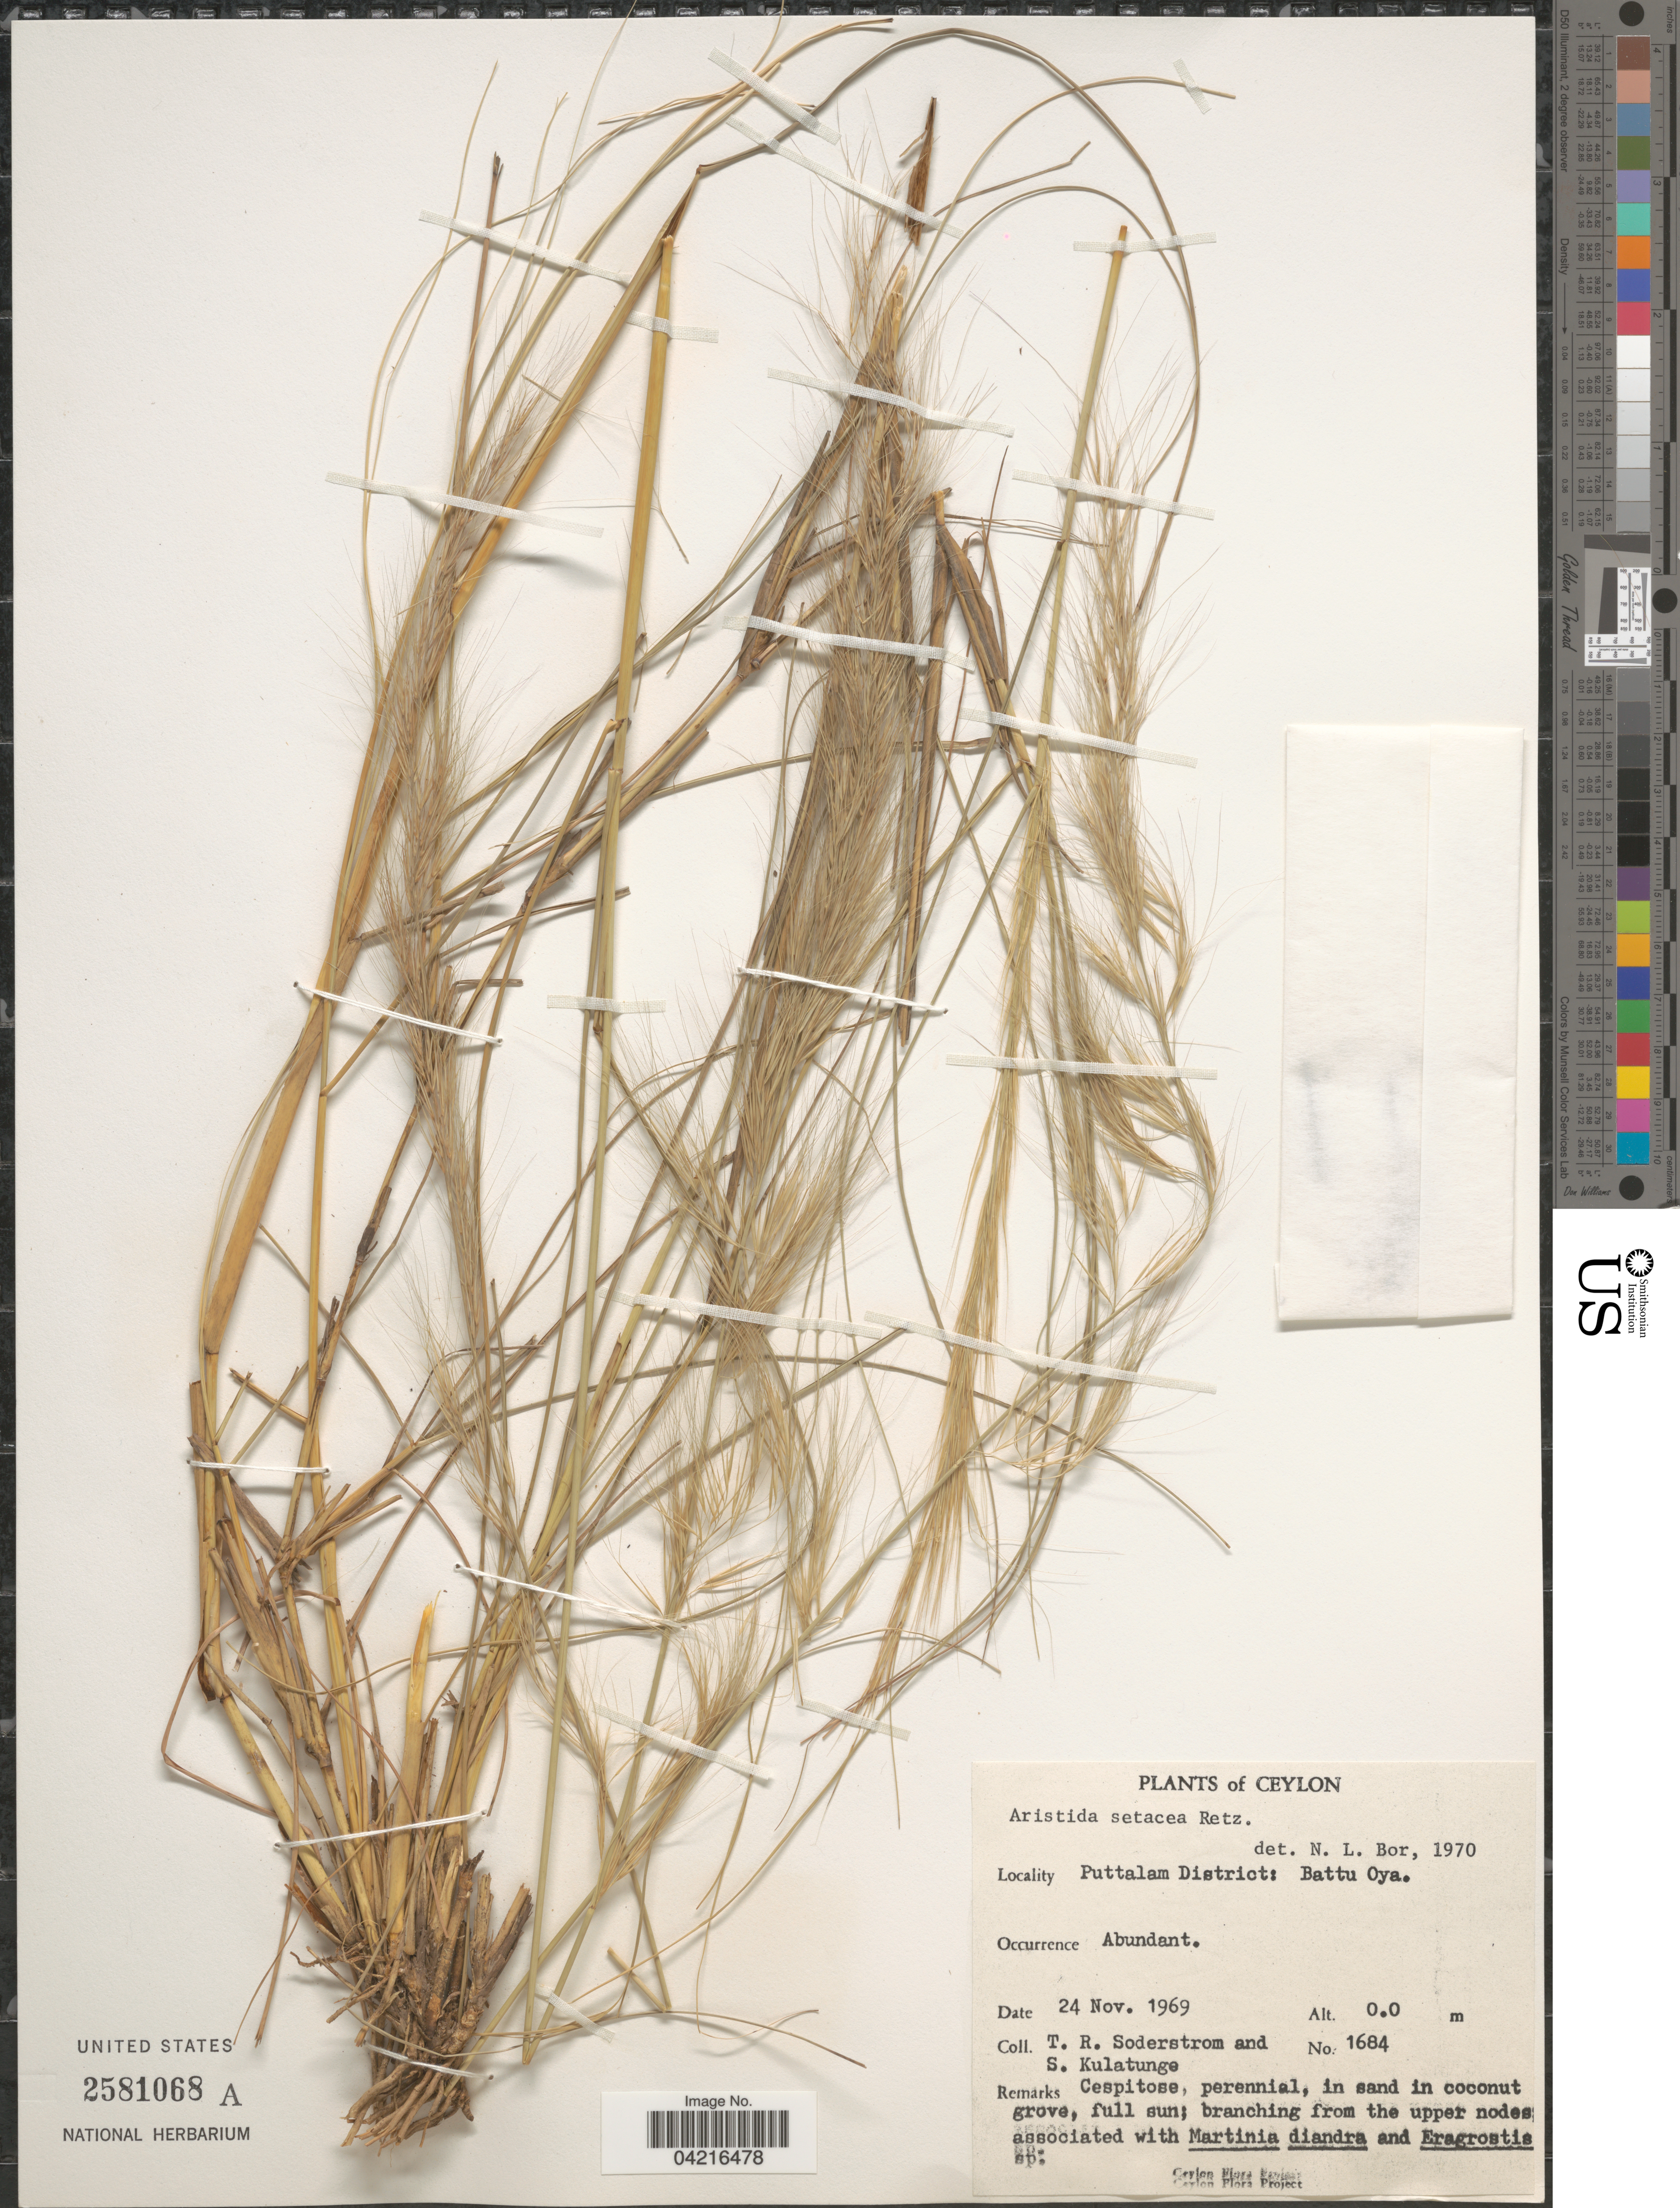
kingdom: Plantae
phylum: Tracheophyta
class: Liliopsida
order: Poales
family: Poaceae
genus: Aristida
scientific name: Aristida setacea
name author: Retz.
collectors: T. R. Soderstrom & S. Kulatunge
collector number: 1684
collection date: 1969-11-24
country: Sri Lanka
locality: Ceylon. Puttalam District: Battu Oya.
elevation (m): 0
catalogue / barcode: US 2581068A